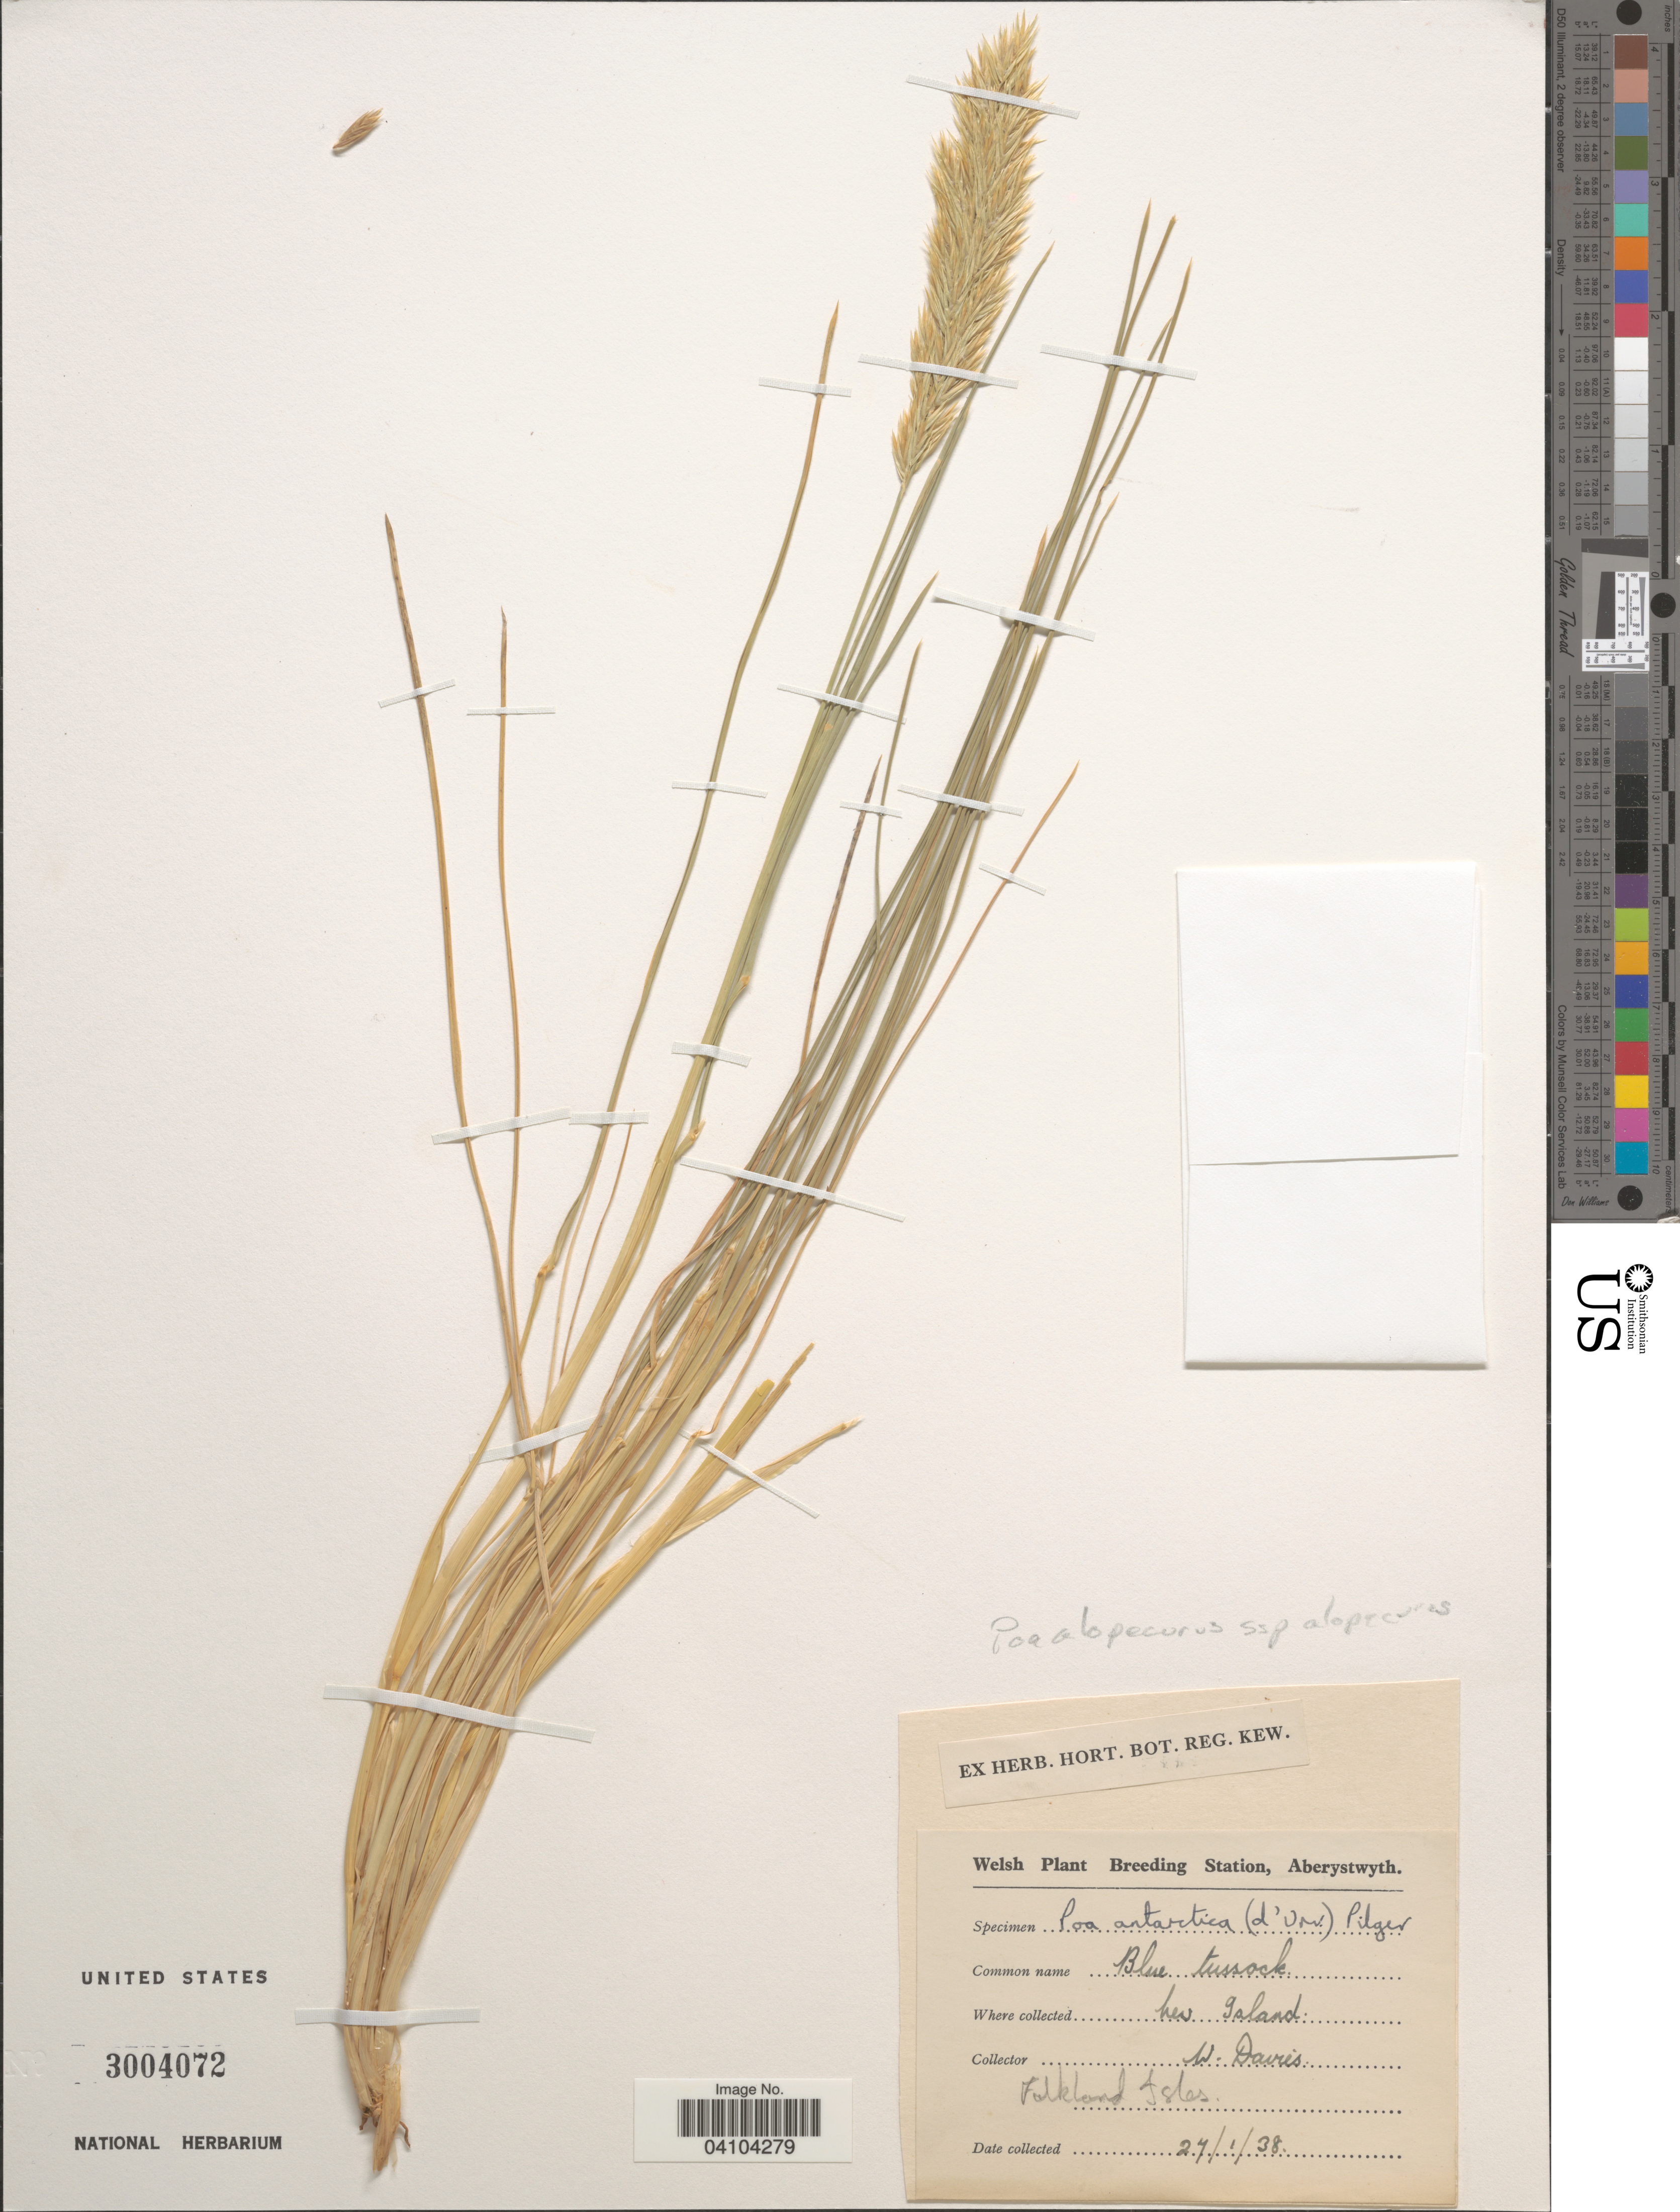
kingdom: Plantae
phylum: Tracheophyta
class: Liliopsida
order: Poales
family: Poaceae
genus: Poa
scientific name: Poa alopecurus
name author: (Gaudich. ex Mirb.) Kunth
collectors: W. Davies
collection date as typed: Transcribed d/m/y: 27/1/38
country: Falkland Islands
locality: Kew Island.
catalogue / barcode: US 3004072